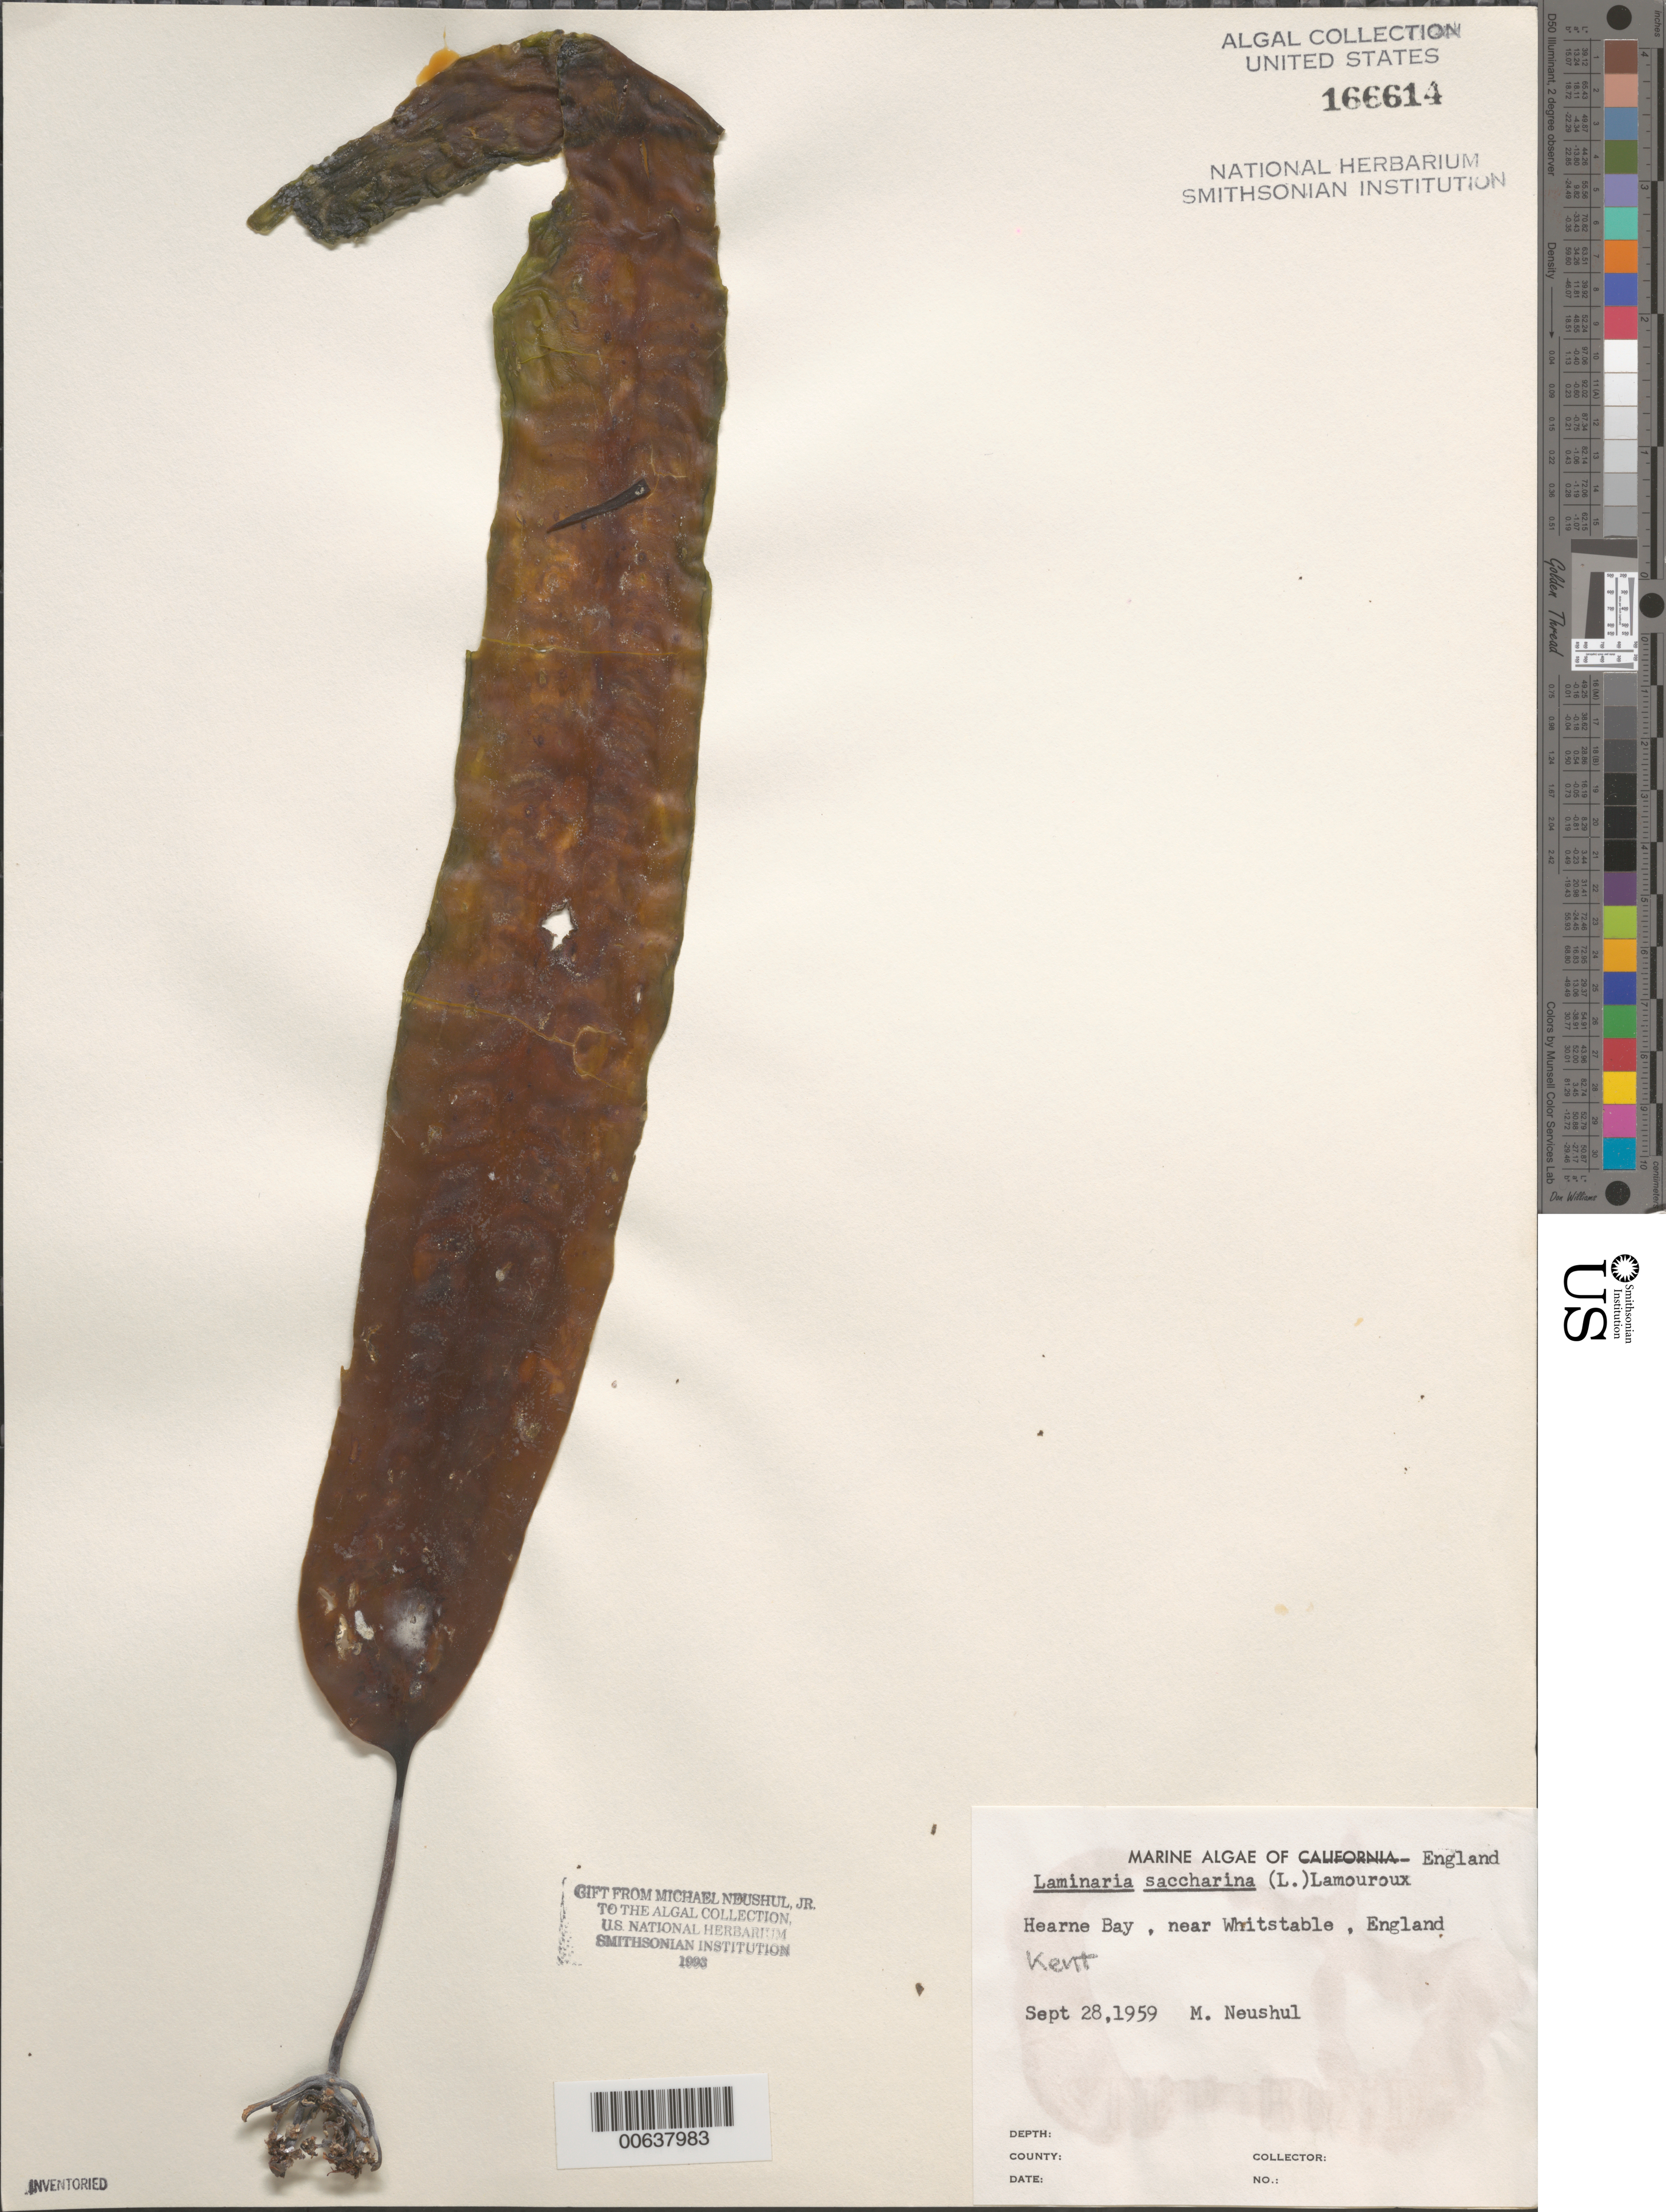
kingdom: Chromista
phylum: Ochrophyta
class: Phaeophyceae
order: Laminariales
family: Laminariaceae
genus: Saccharina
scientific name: Saccharina latissima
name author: C.E. Lane et al.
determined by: Algae name updating Project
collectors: M. Neushul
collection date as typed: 28 Sep 1959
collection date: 1959-09-28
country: United Kingdom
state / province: England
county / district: Kent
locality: Hearne Bay, near Whitstable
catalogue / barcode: US 166614